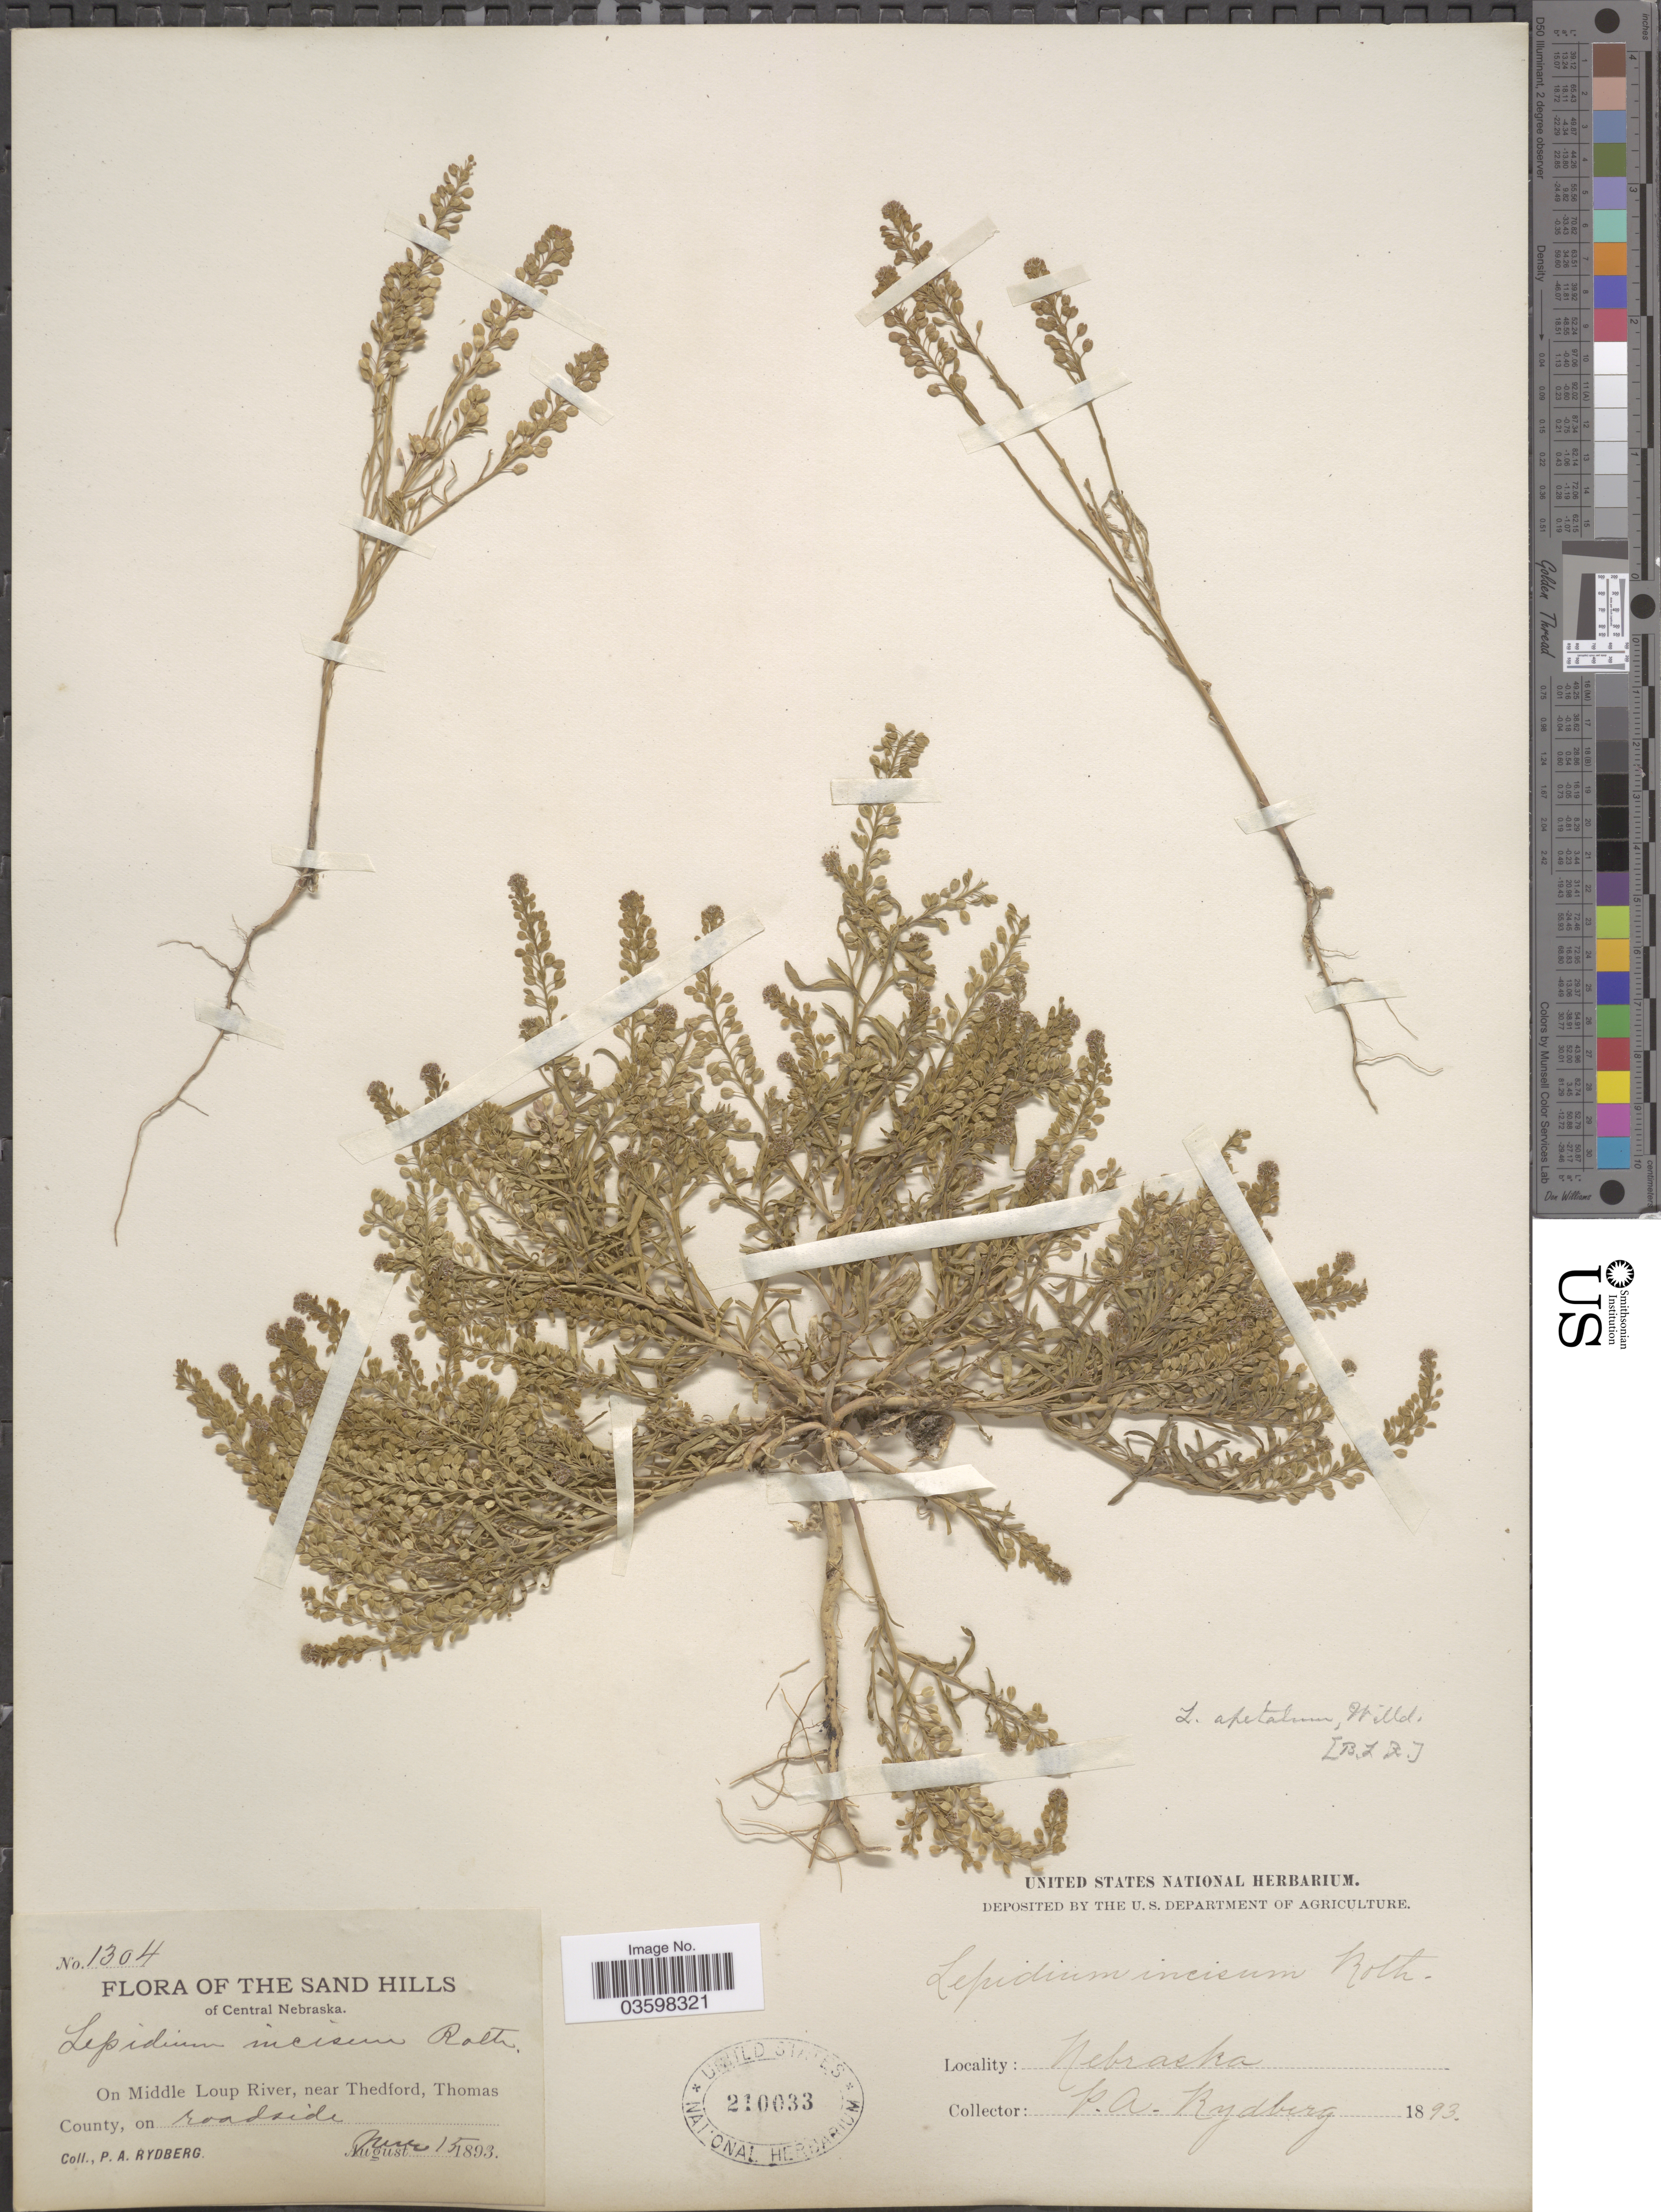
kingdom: Plantae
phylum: Tracheophyta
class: Magnoliopsida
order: Brassicales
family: Brassicaceae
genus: Lepidium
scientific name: Lepidium densiflorum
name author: Schrad.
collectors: P. A. Rydberg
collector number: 1304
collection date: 1893-06-15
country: United States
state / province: Nebraska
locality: The Sand Hills of Central Nebraska. On Middle Loup River, near Thedford, Thomas County.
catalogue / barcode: US 210033